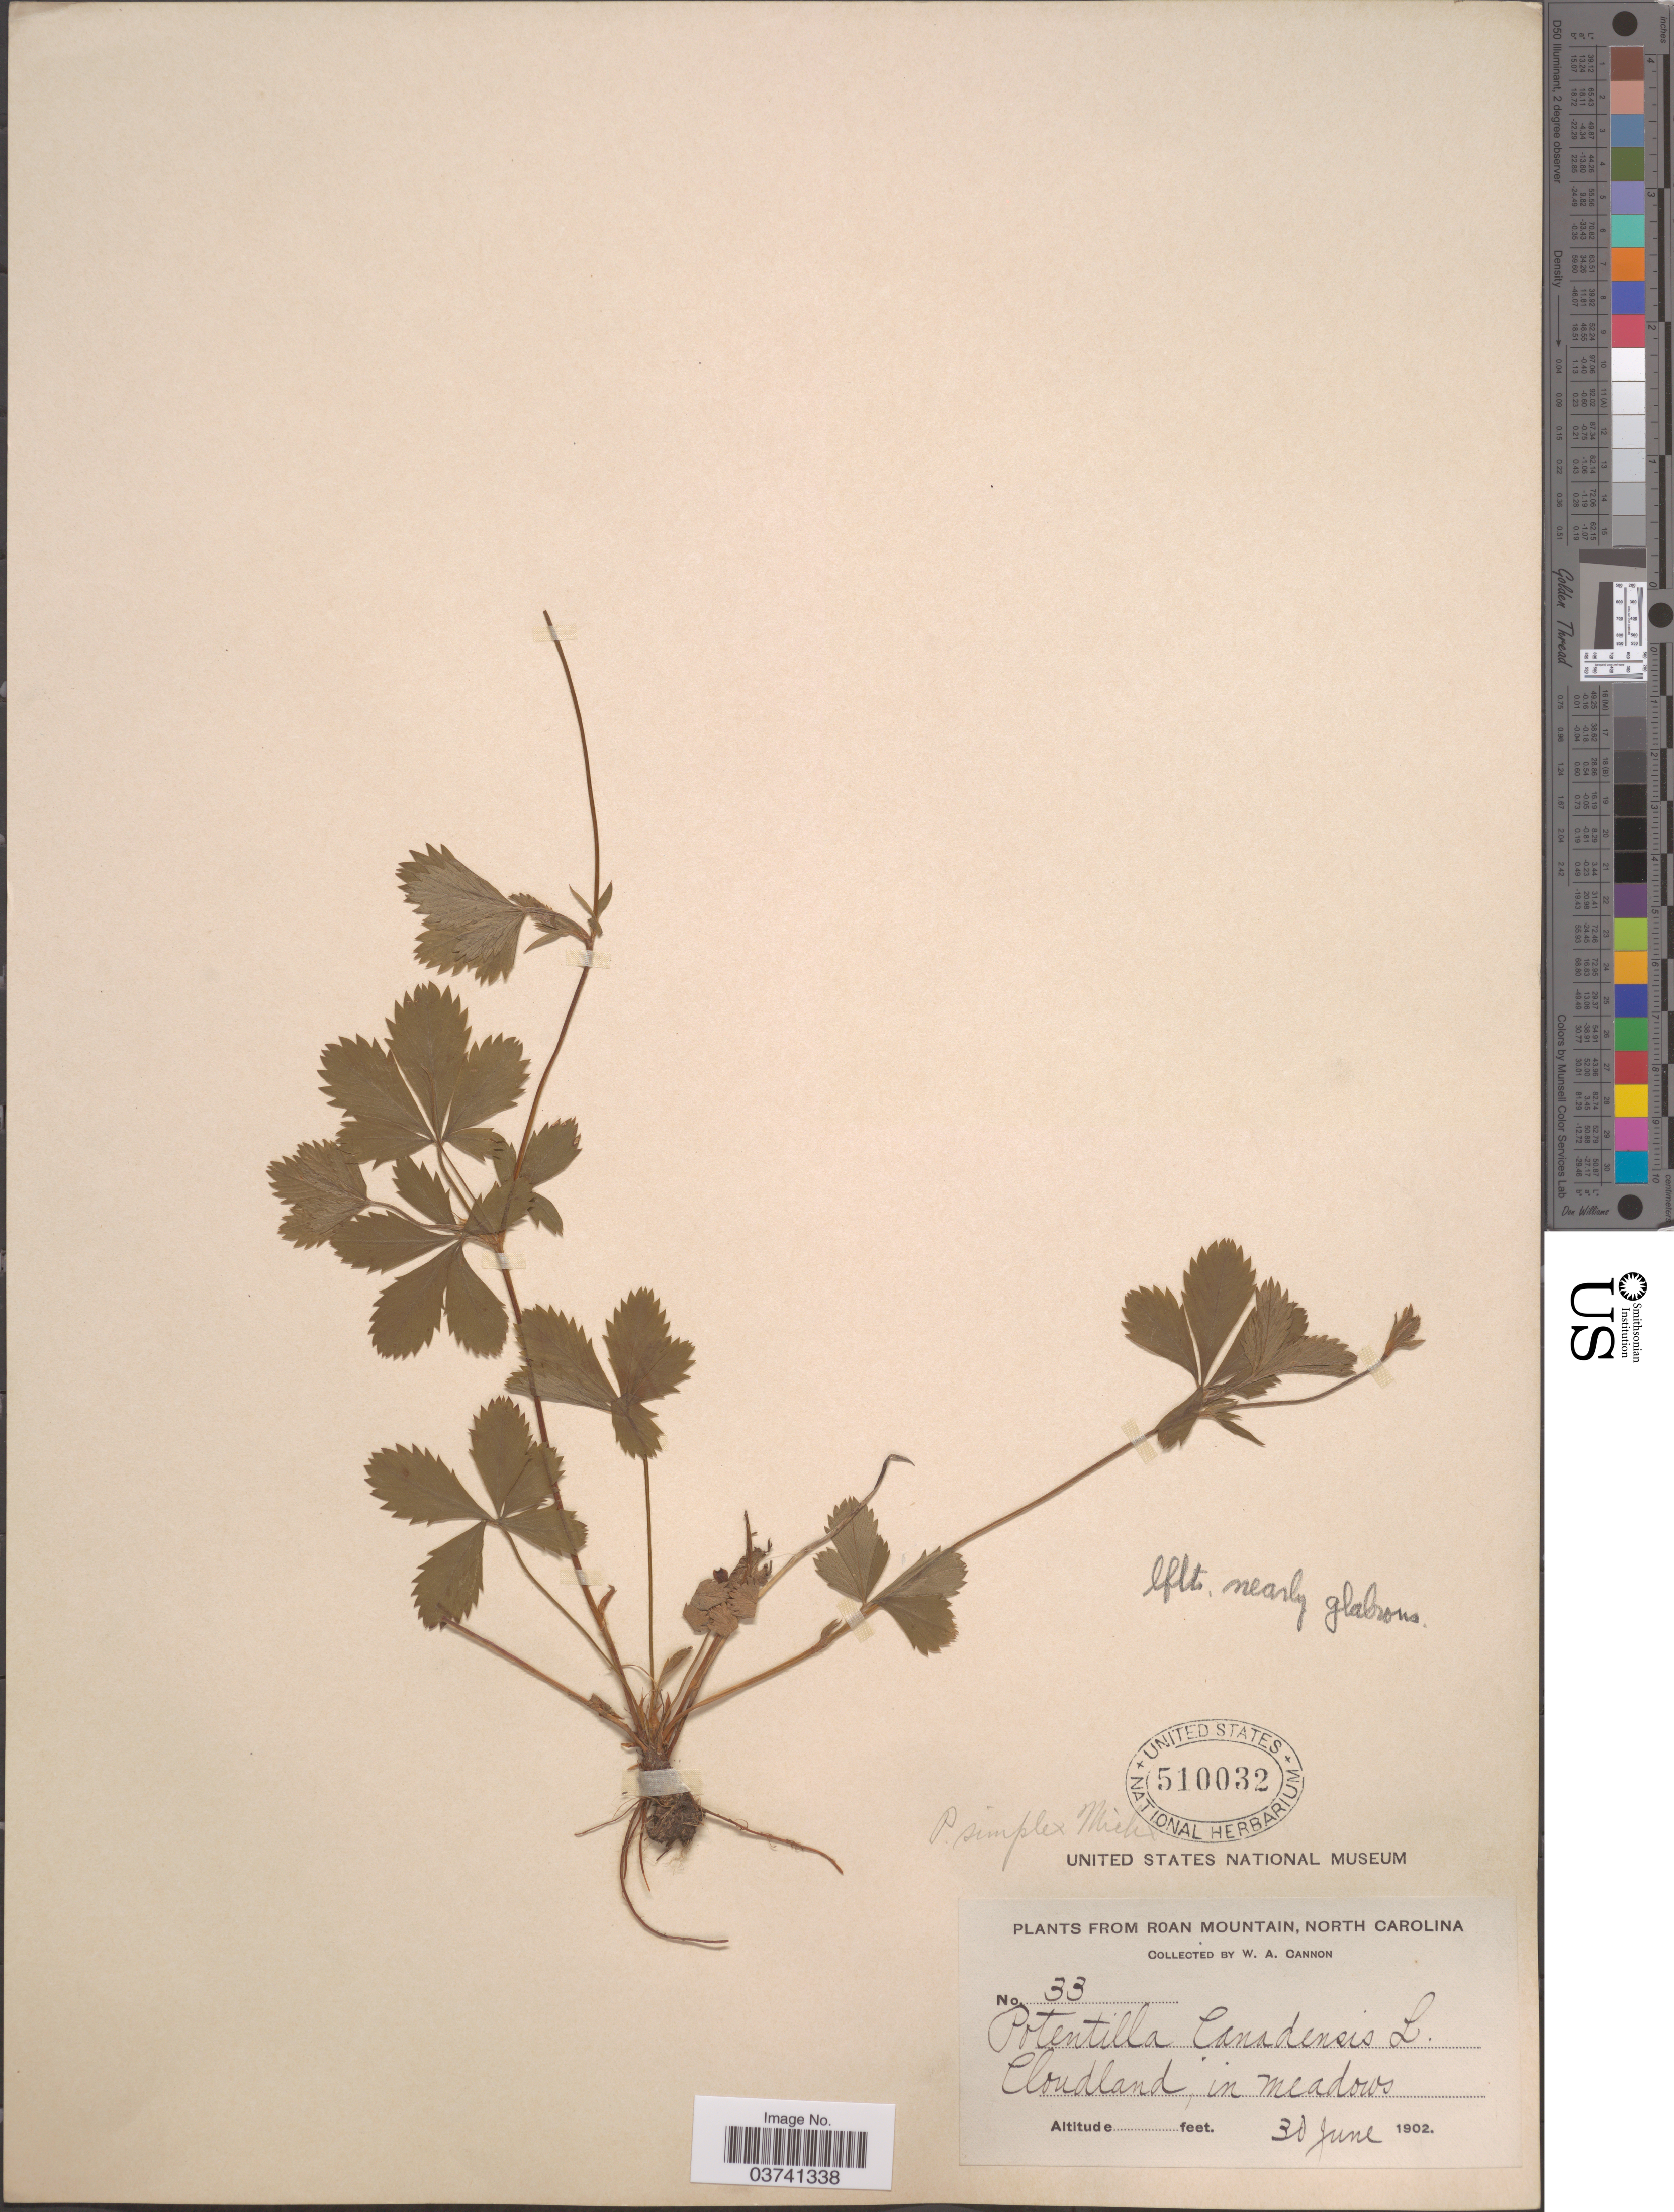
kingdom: Plantae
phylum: Tracheophyta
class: Magnoliopsida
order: Rosales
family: Rosaceae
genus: Potentilla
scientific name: Potentilla simplex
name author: Michx.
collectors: W. Cannon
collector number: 33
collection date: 1902-06-30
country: United States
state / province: North Carolina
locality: From Roan Mountain. Cloudland in meadows.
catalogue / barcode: US 510032